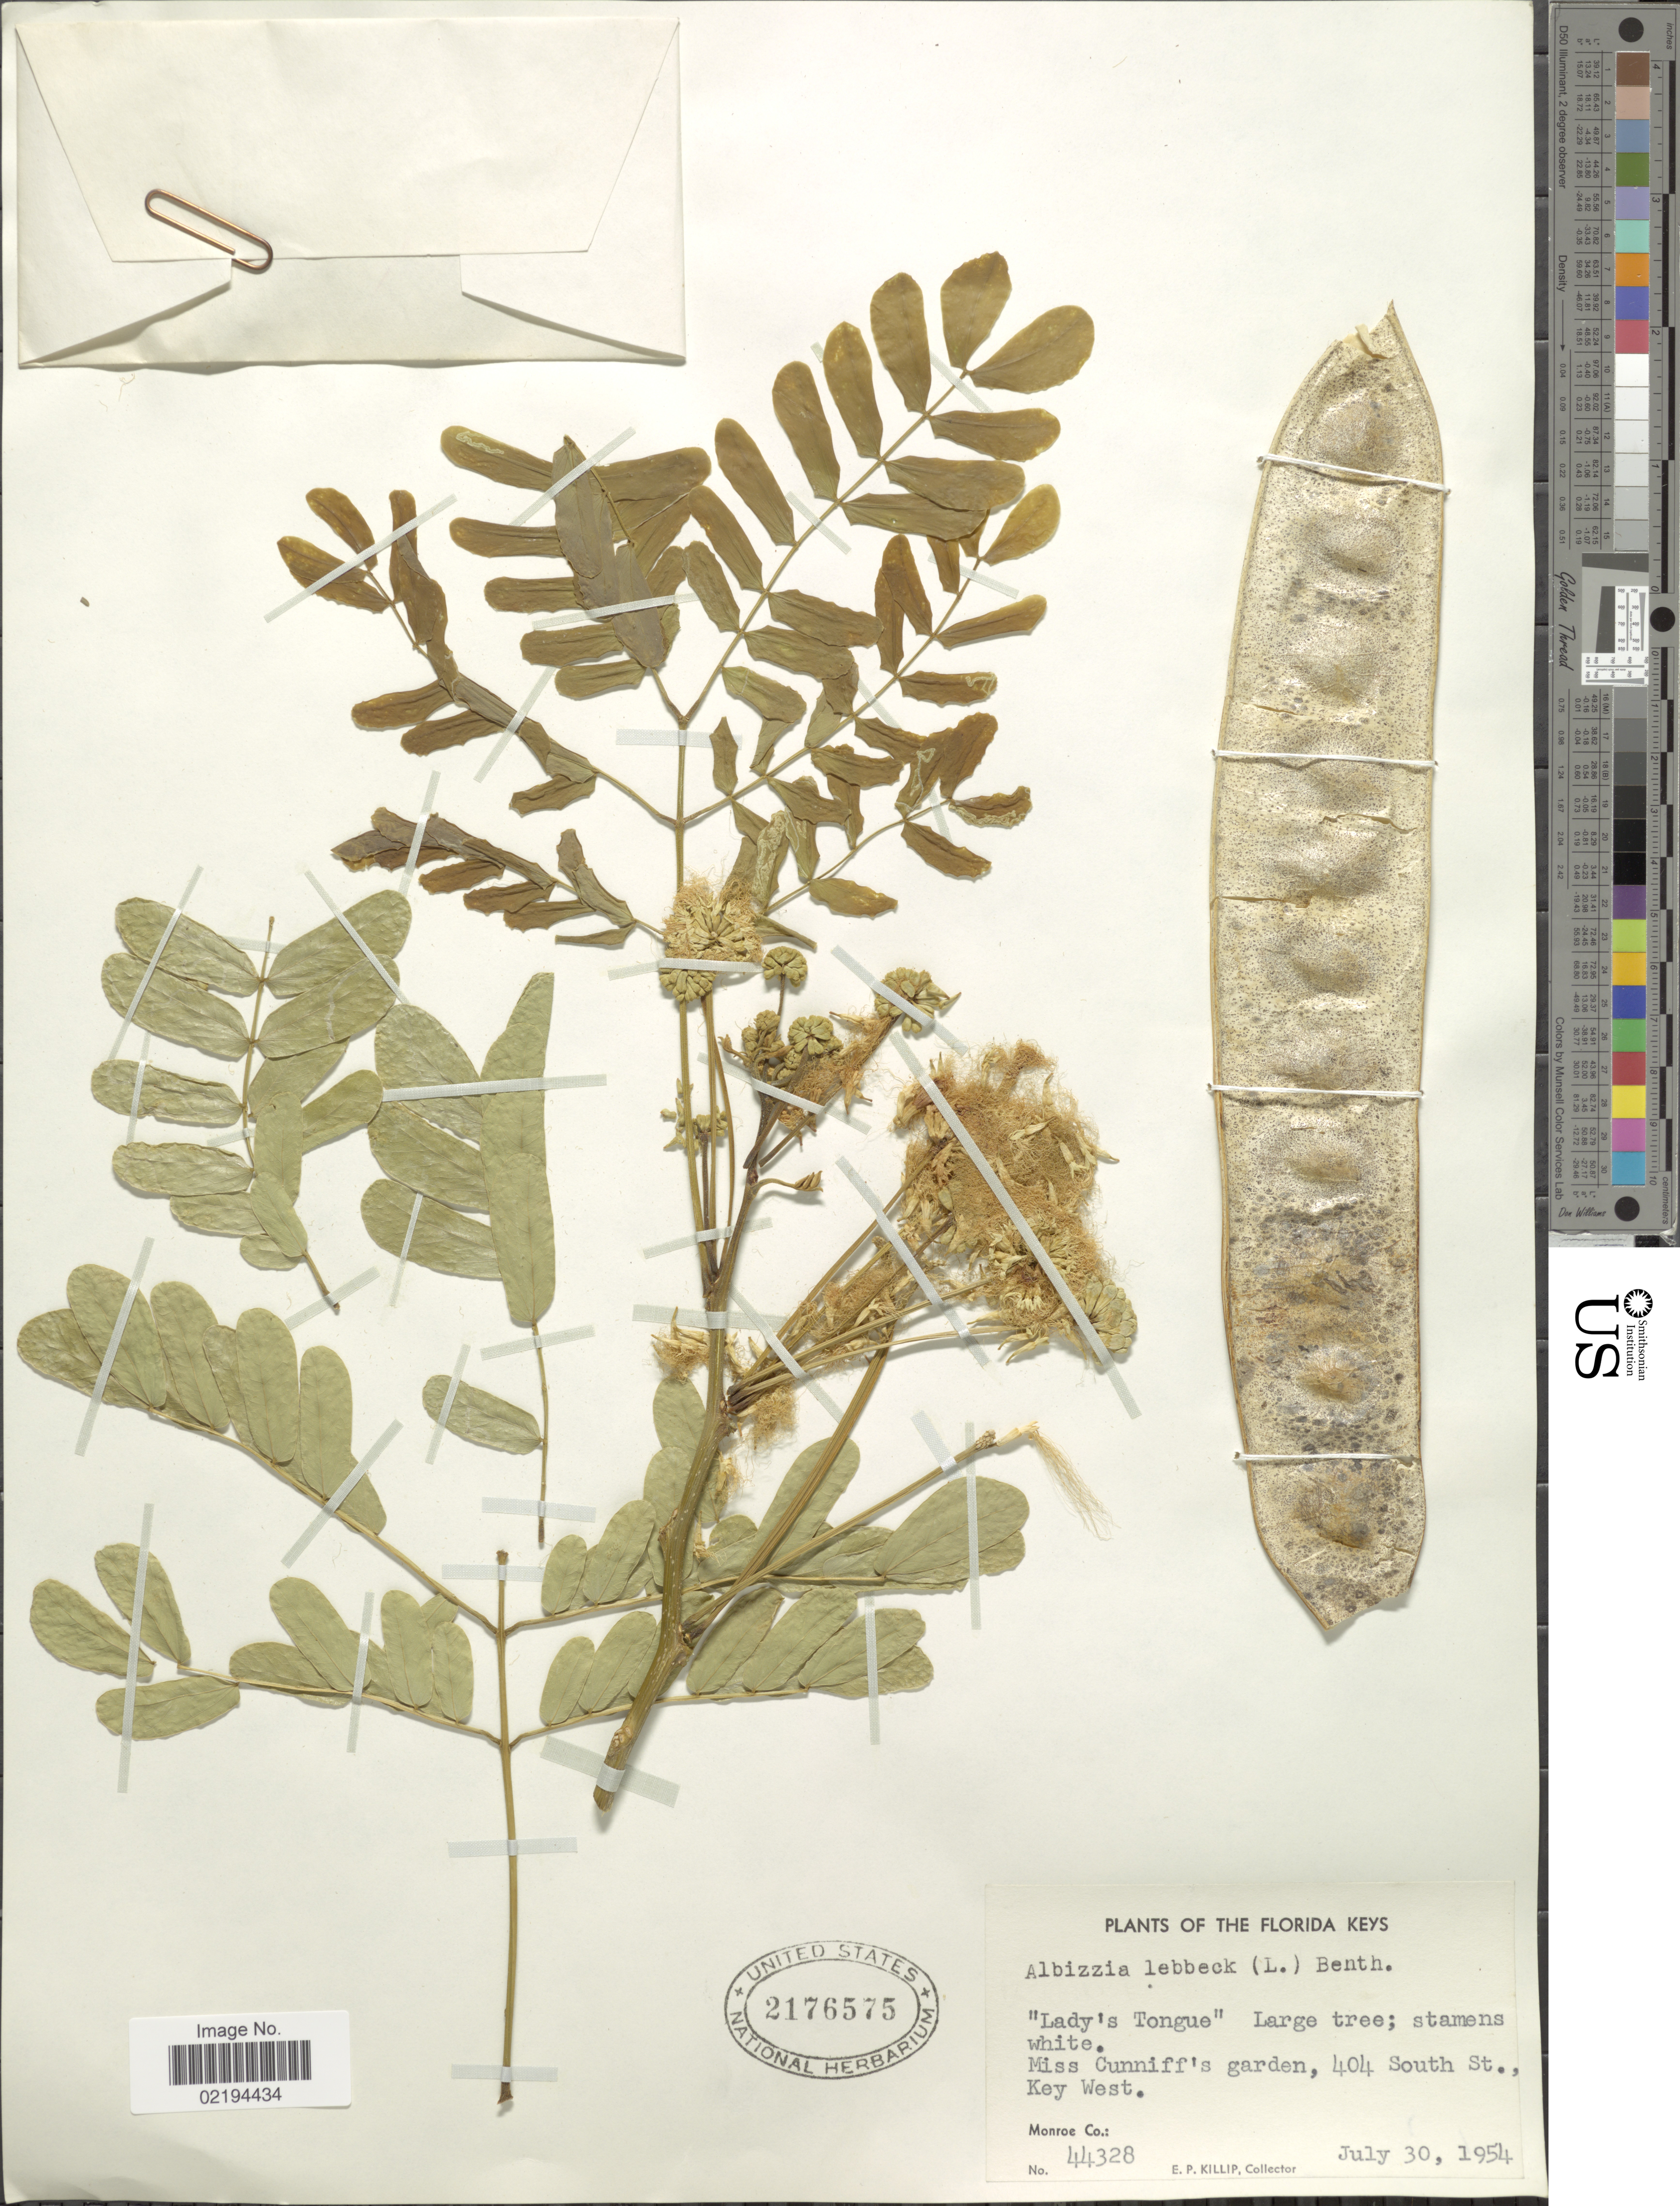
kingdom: Plantae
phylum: Tracheophyta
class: Magnoliopsida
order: Fabales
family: Fabaceae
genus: Albizia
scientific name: Albizia lebbeck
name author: (L.) Benth.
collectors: E. P. Killip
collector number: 44328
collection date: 1954-07-30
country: United States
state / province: Florida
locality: Florida Keys, Miss Cunniff's garden, 404 South St., Key West, Monroe Co.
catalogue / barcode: US 2176575